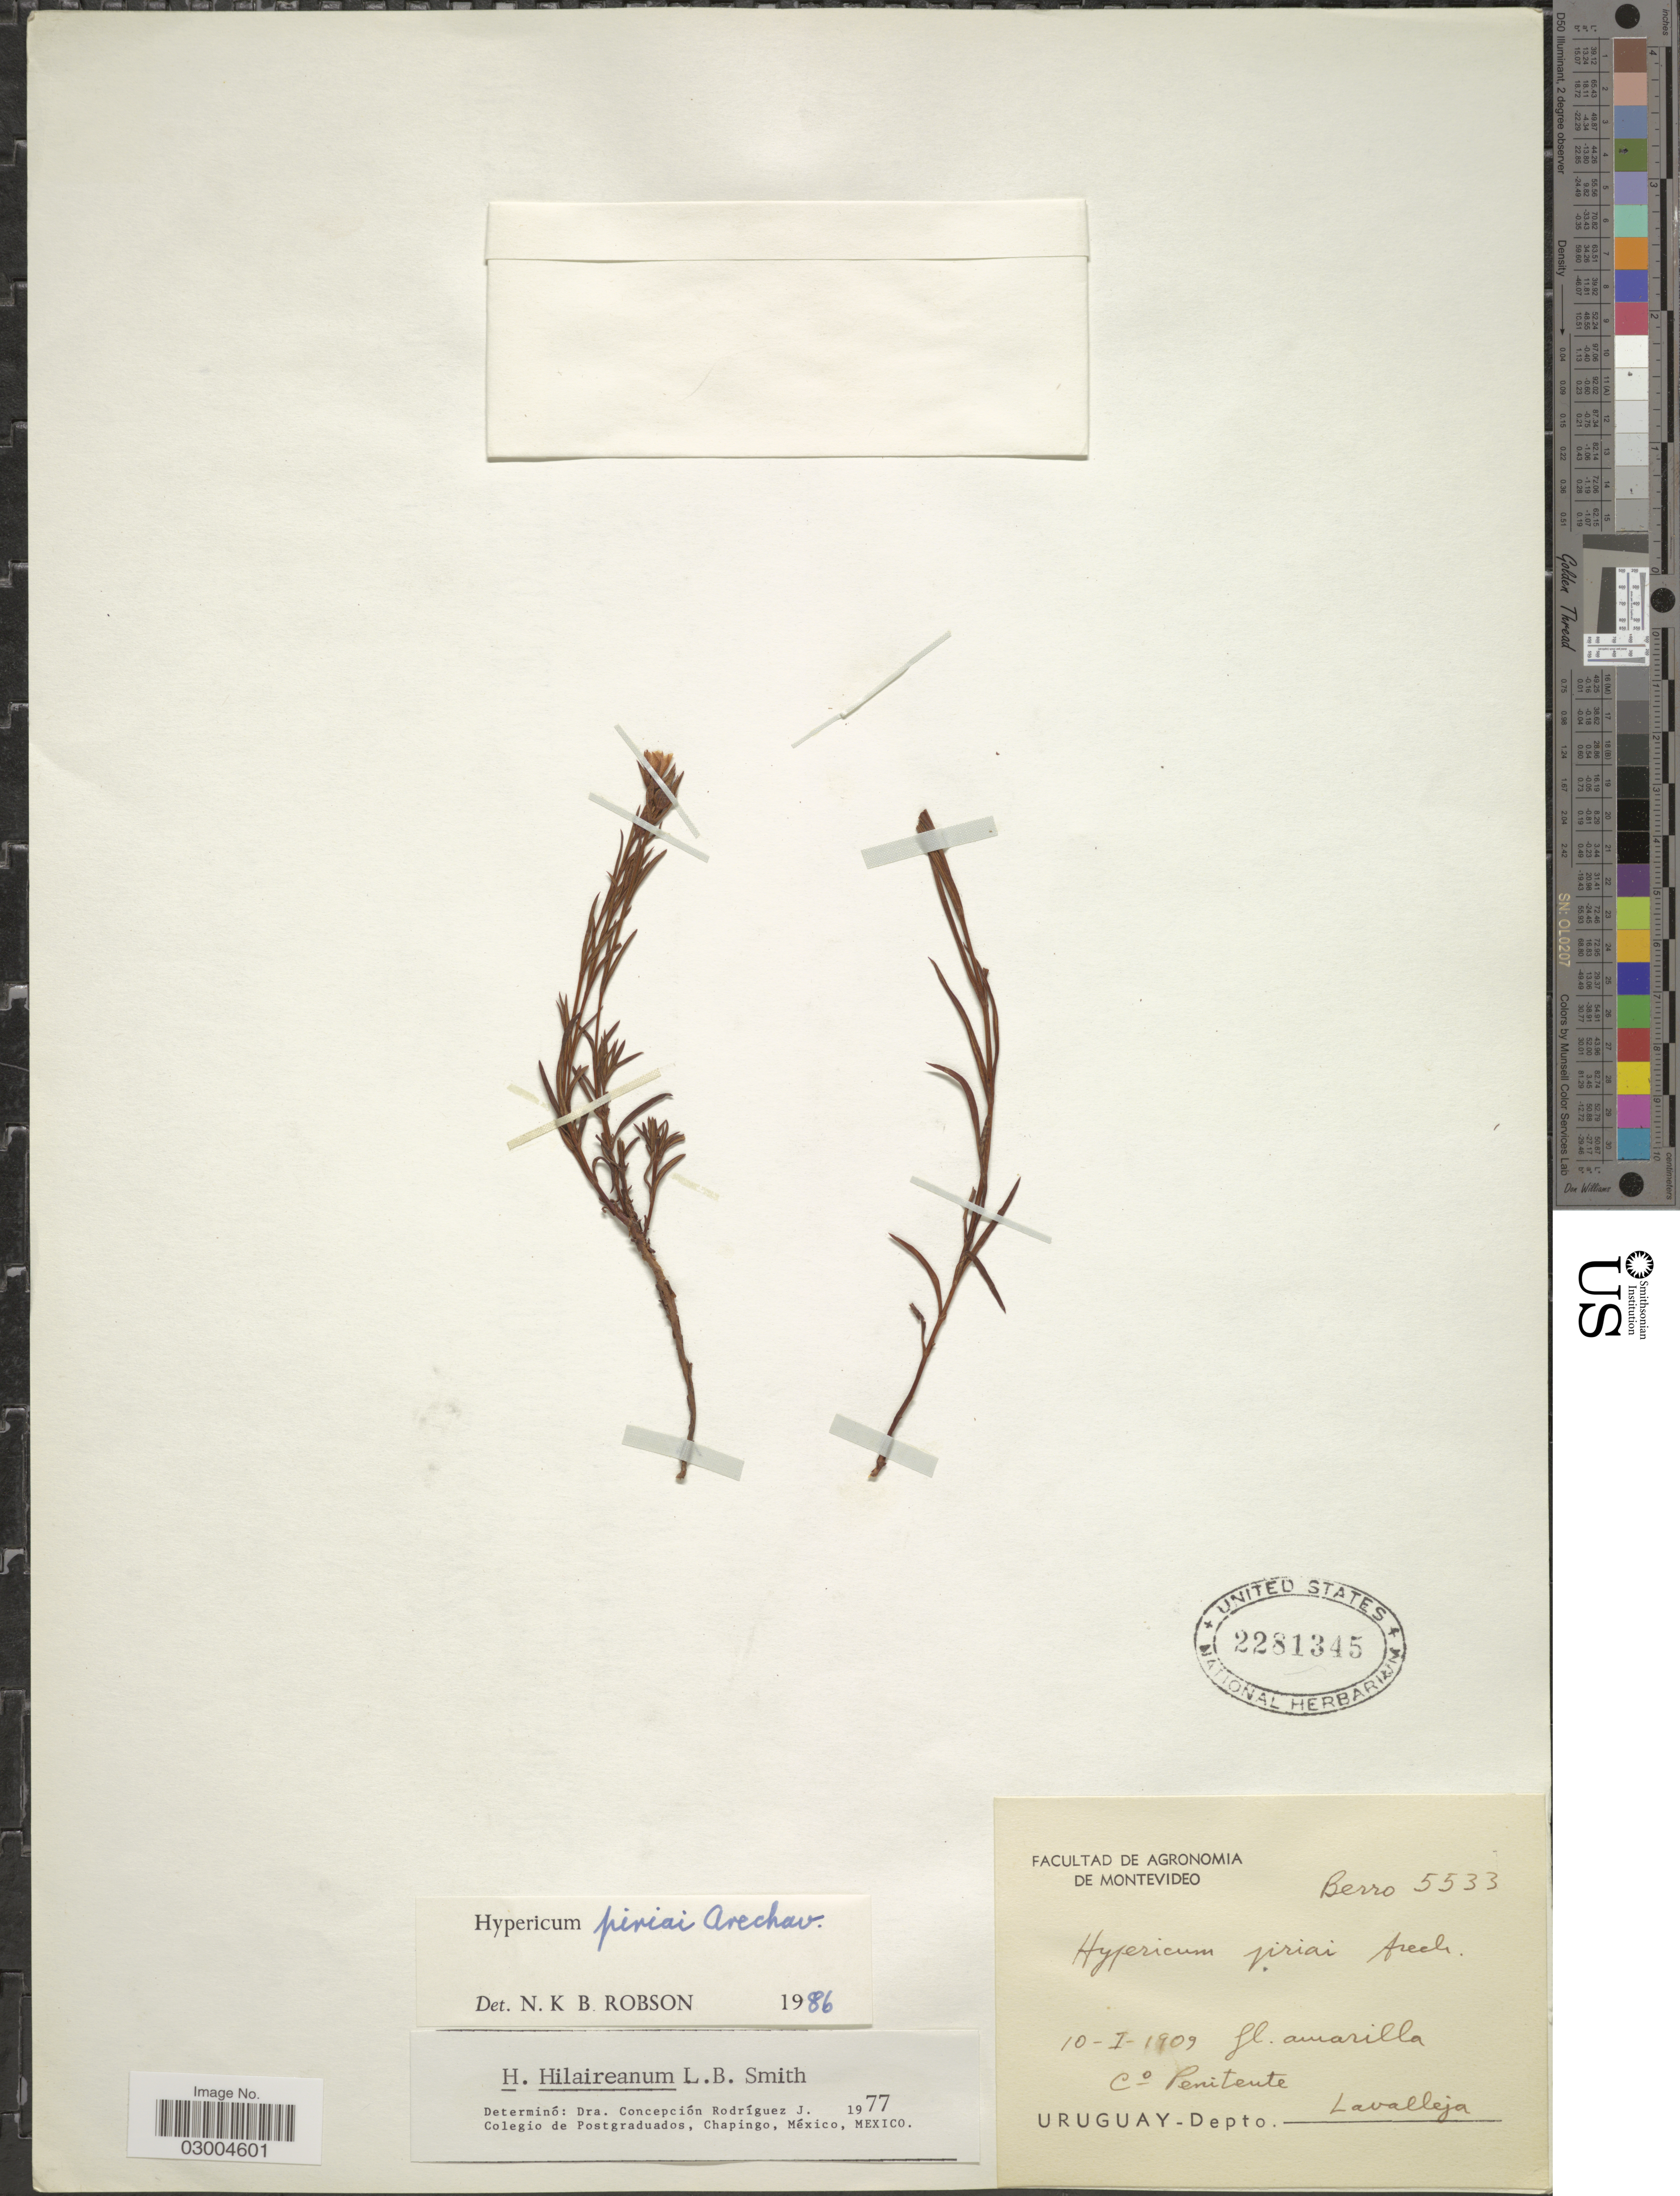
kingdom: Plantae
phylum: Tracheophyta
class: Magnoliopsida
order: Malpighiales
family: Hypericaceae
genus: Hypericum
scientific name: Hypericum piriai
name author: Arechav.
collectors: Berro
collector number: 5533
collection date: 1909-01-10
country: Uruguay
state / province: Lavalleja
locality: Co Penitente. Depto. Lavalleja.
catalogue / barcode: US 2281345